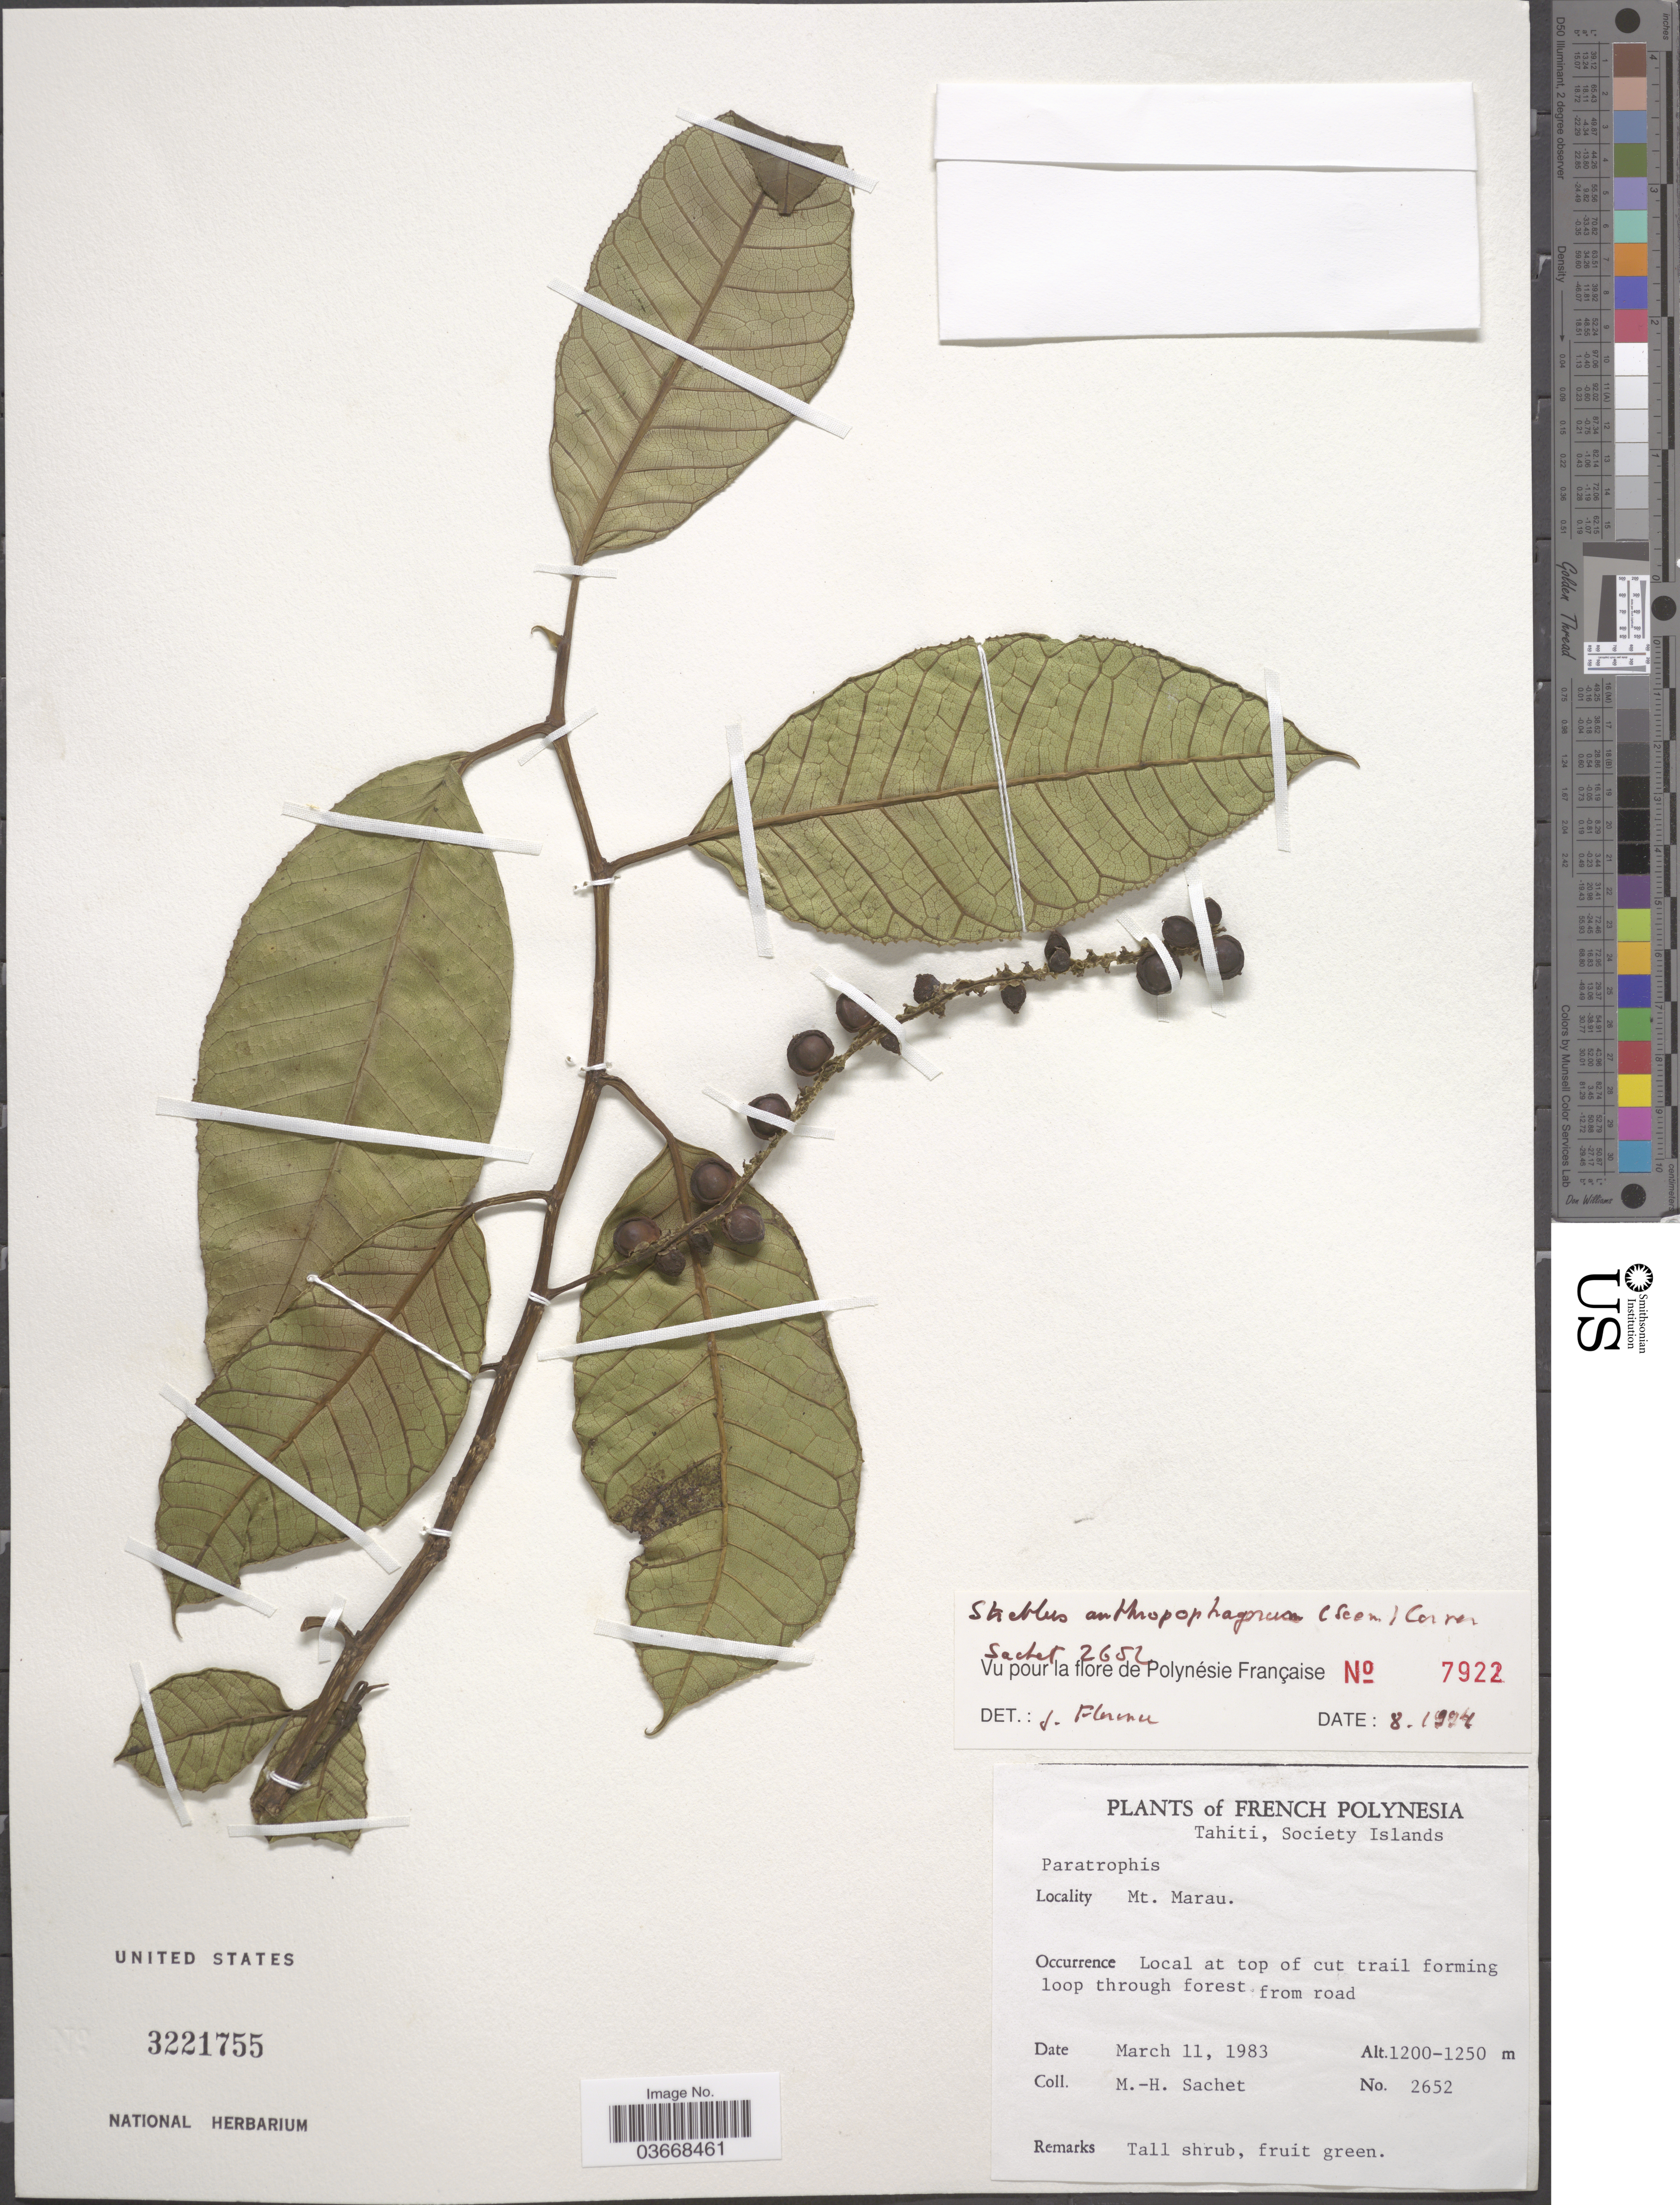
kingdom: Plantae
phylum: Tracheophyta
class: Magnoliopsida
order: Rosales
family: Moraceae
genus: Paratrophis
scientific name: Paratrophis anthropophagorum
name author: (Seem.) Benth. & Hook. f. ex Drake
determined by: Wagner, W. L., (BOT), Smithsonian Institution - National Museum of Natural History (UNITED STATES)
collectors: M.-H. Sachet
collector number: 2652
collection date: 1983-03-11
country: French Polynesia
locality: Tahiti, Society Islands. Mt. Marau.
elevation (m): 1200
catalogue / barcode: US 3221755